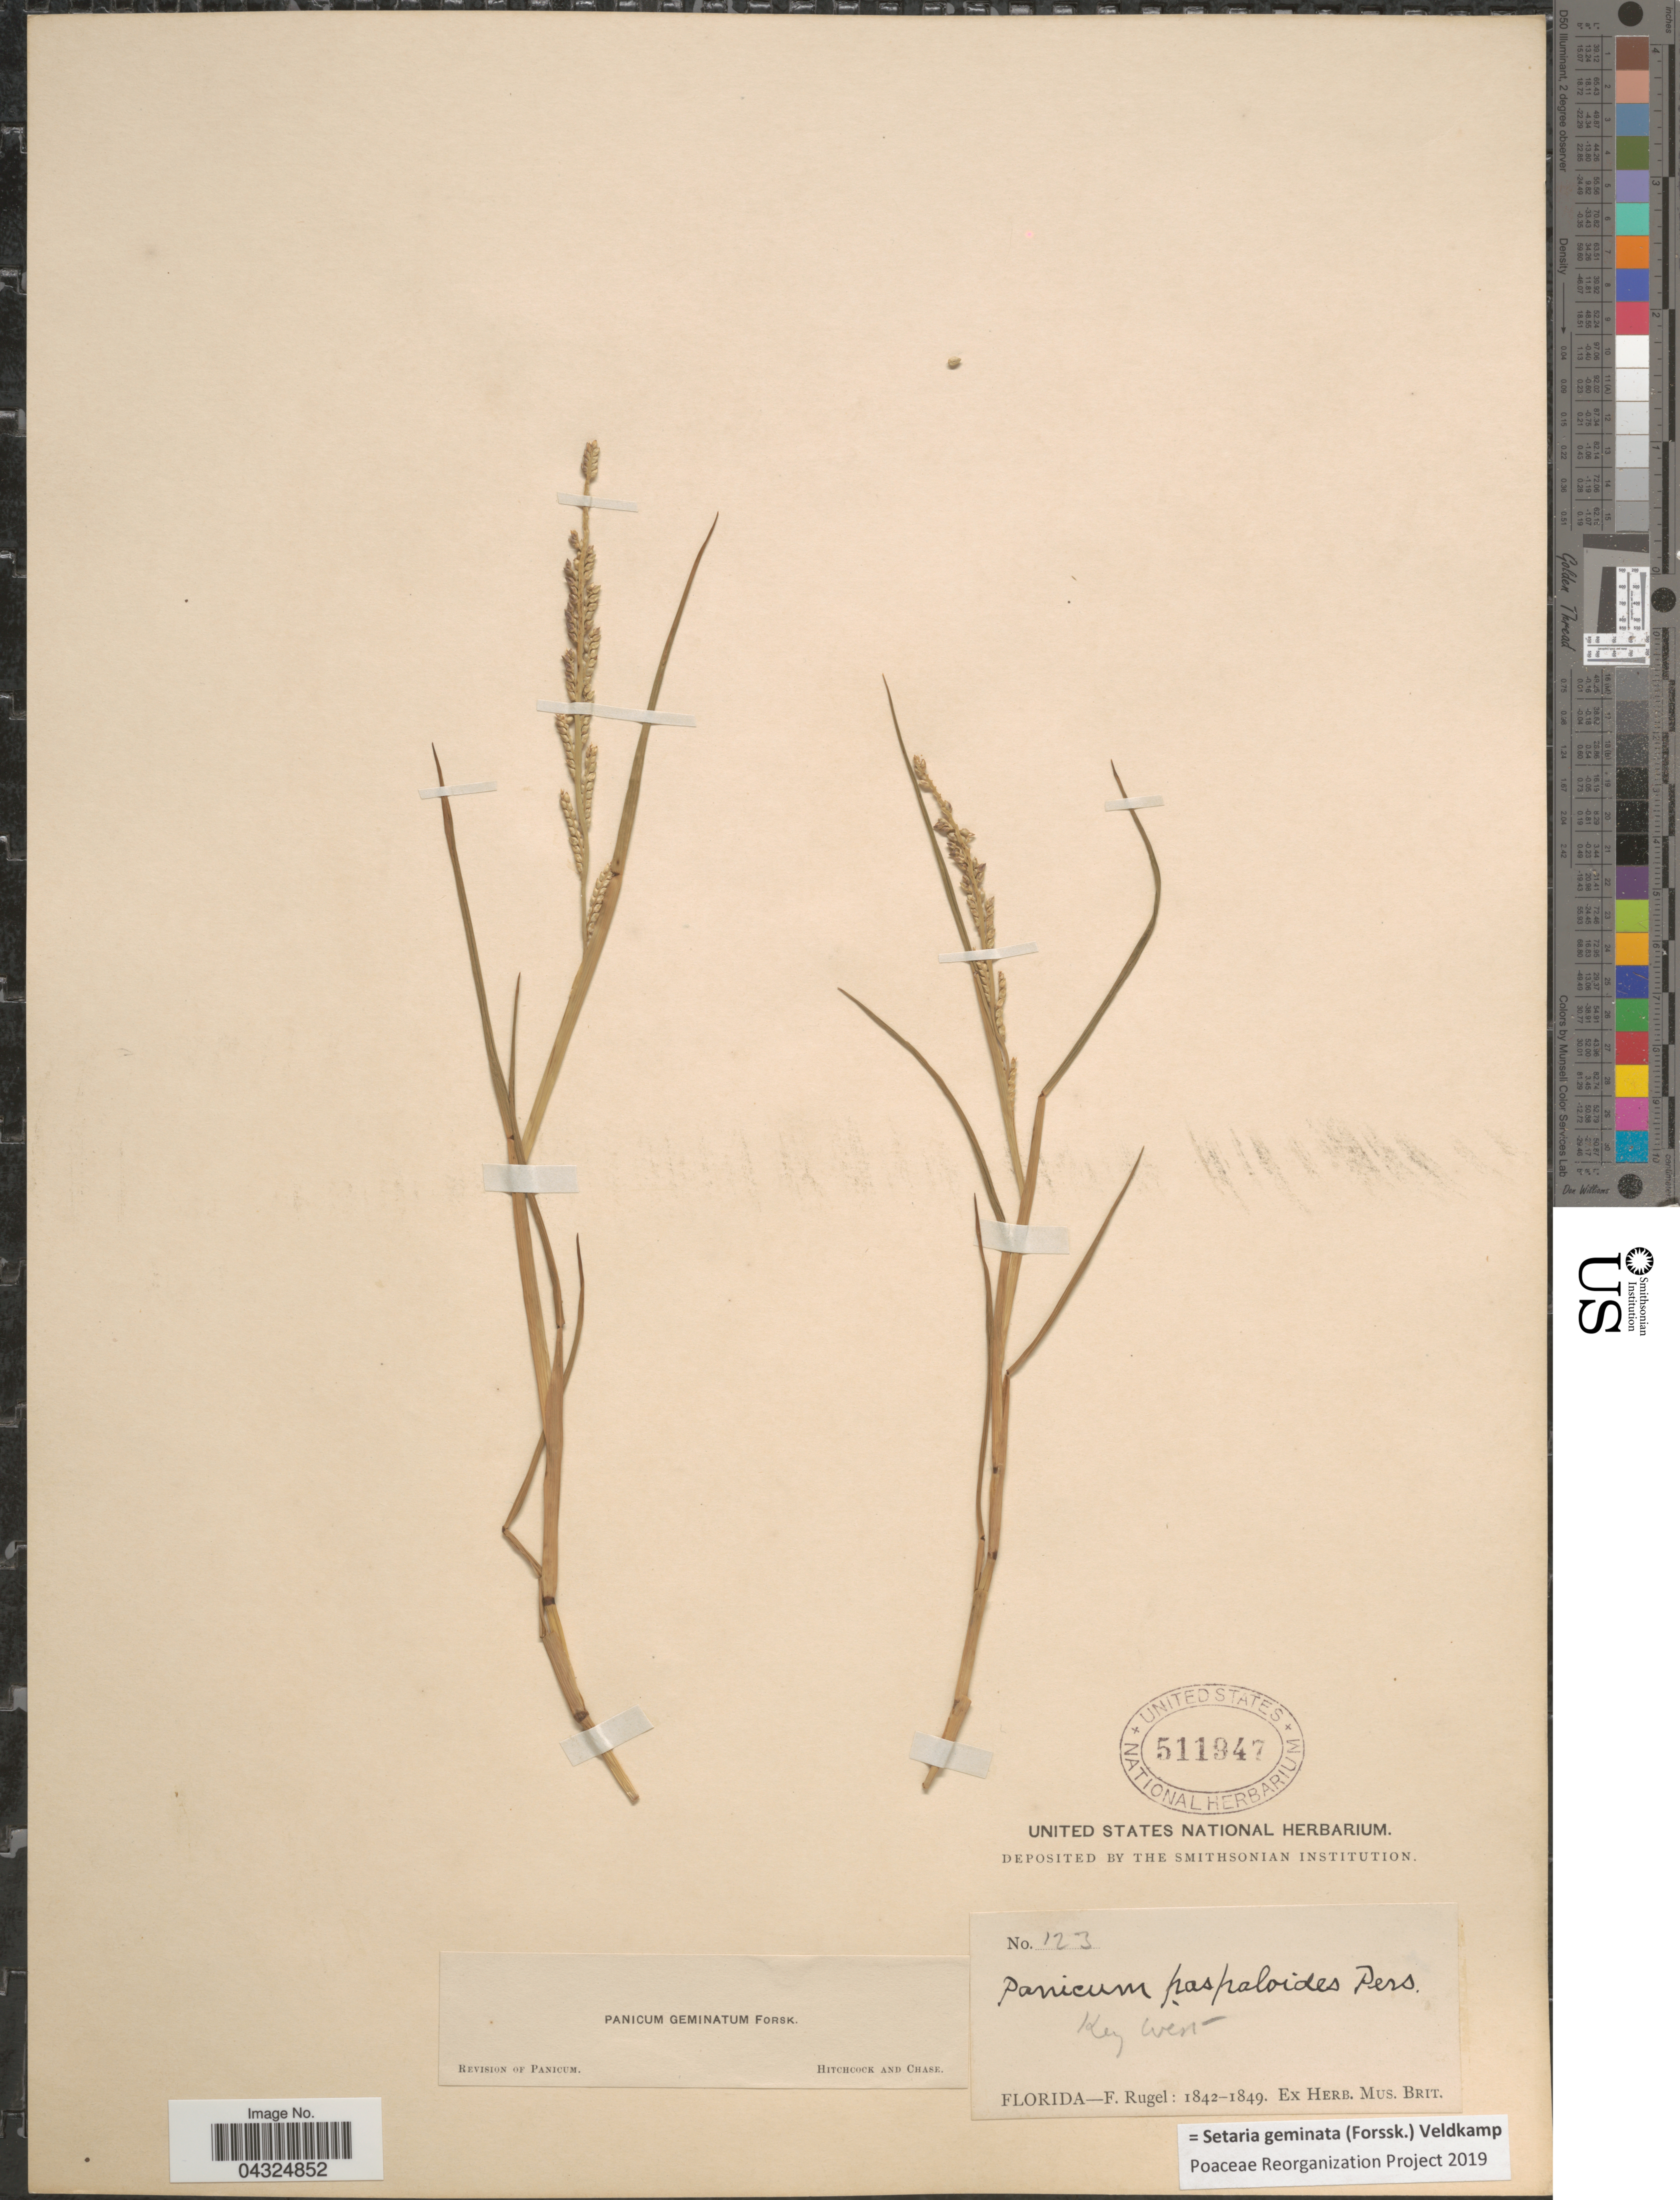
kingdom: Plantae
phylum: Tracheophyta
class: Liliopsida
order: Poales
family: Poaceae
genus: Setaria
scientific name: Setaria geminata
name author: (Forssk.) Veldkamp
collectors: F. Rugel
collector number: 123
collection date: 1842/1849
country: United States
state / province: Florida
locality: Key West.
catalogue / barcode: US 511947